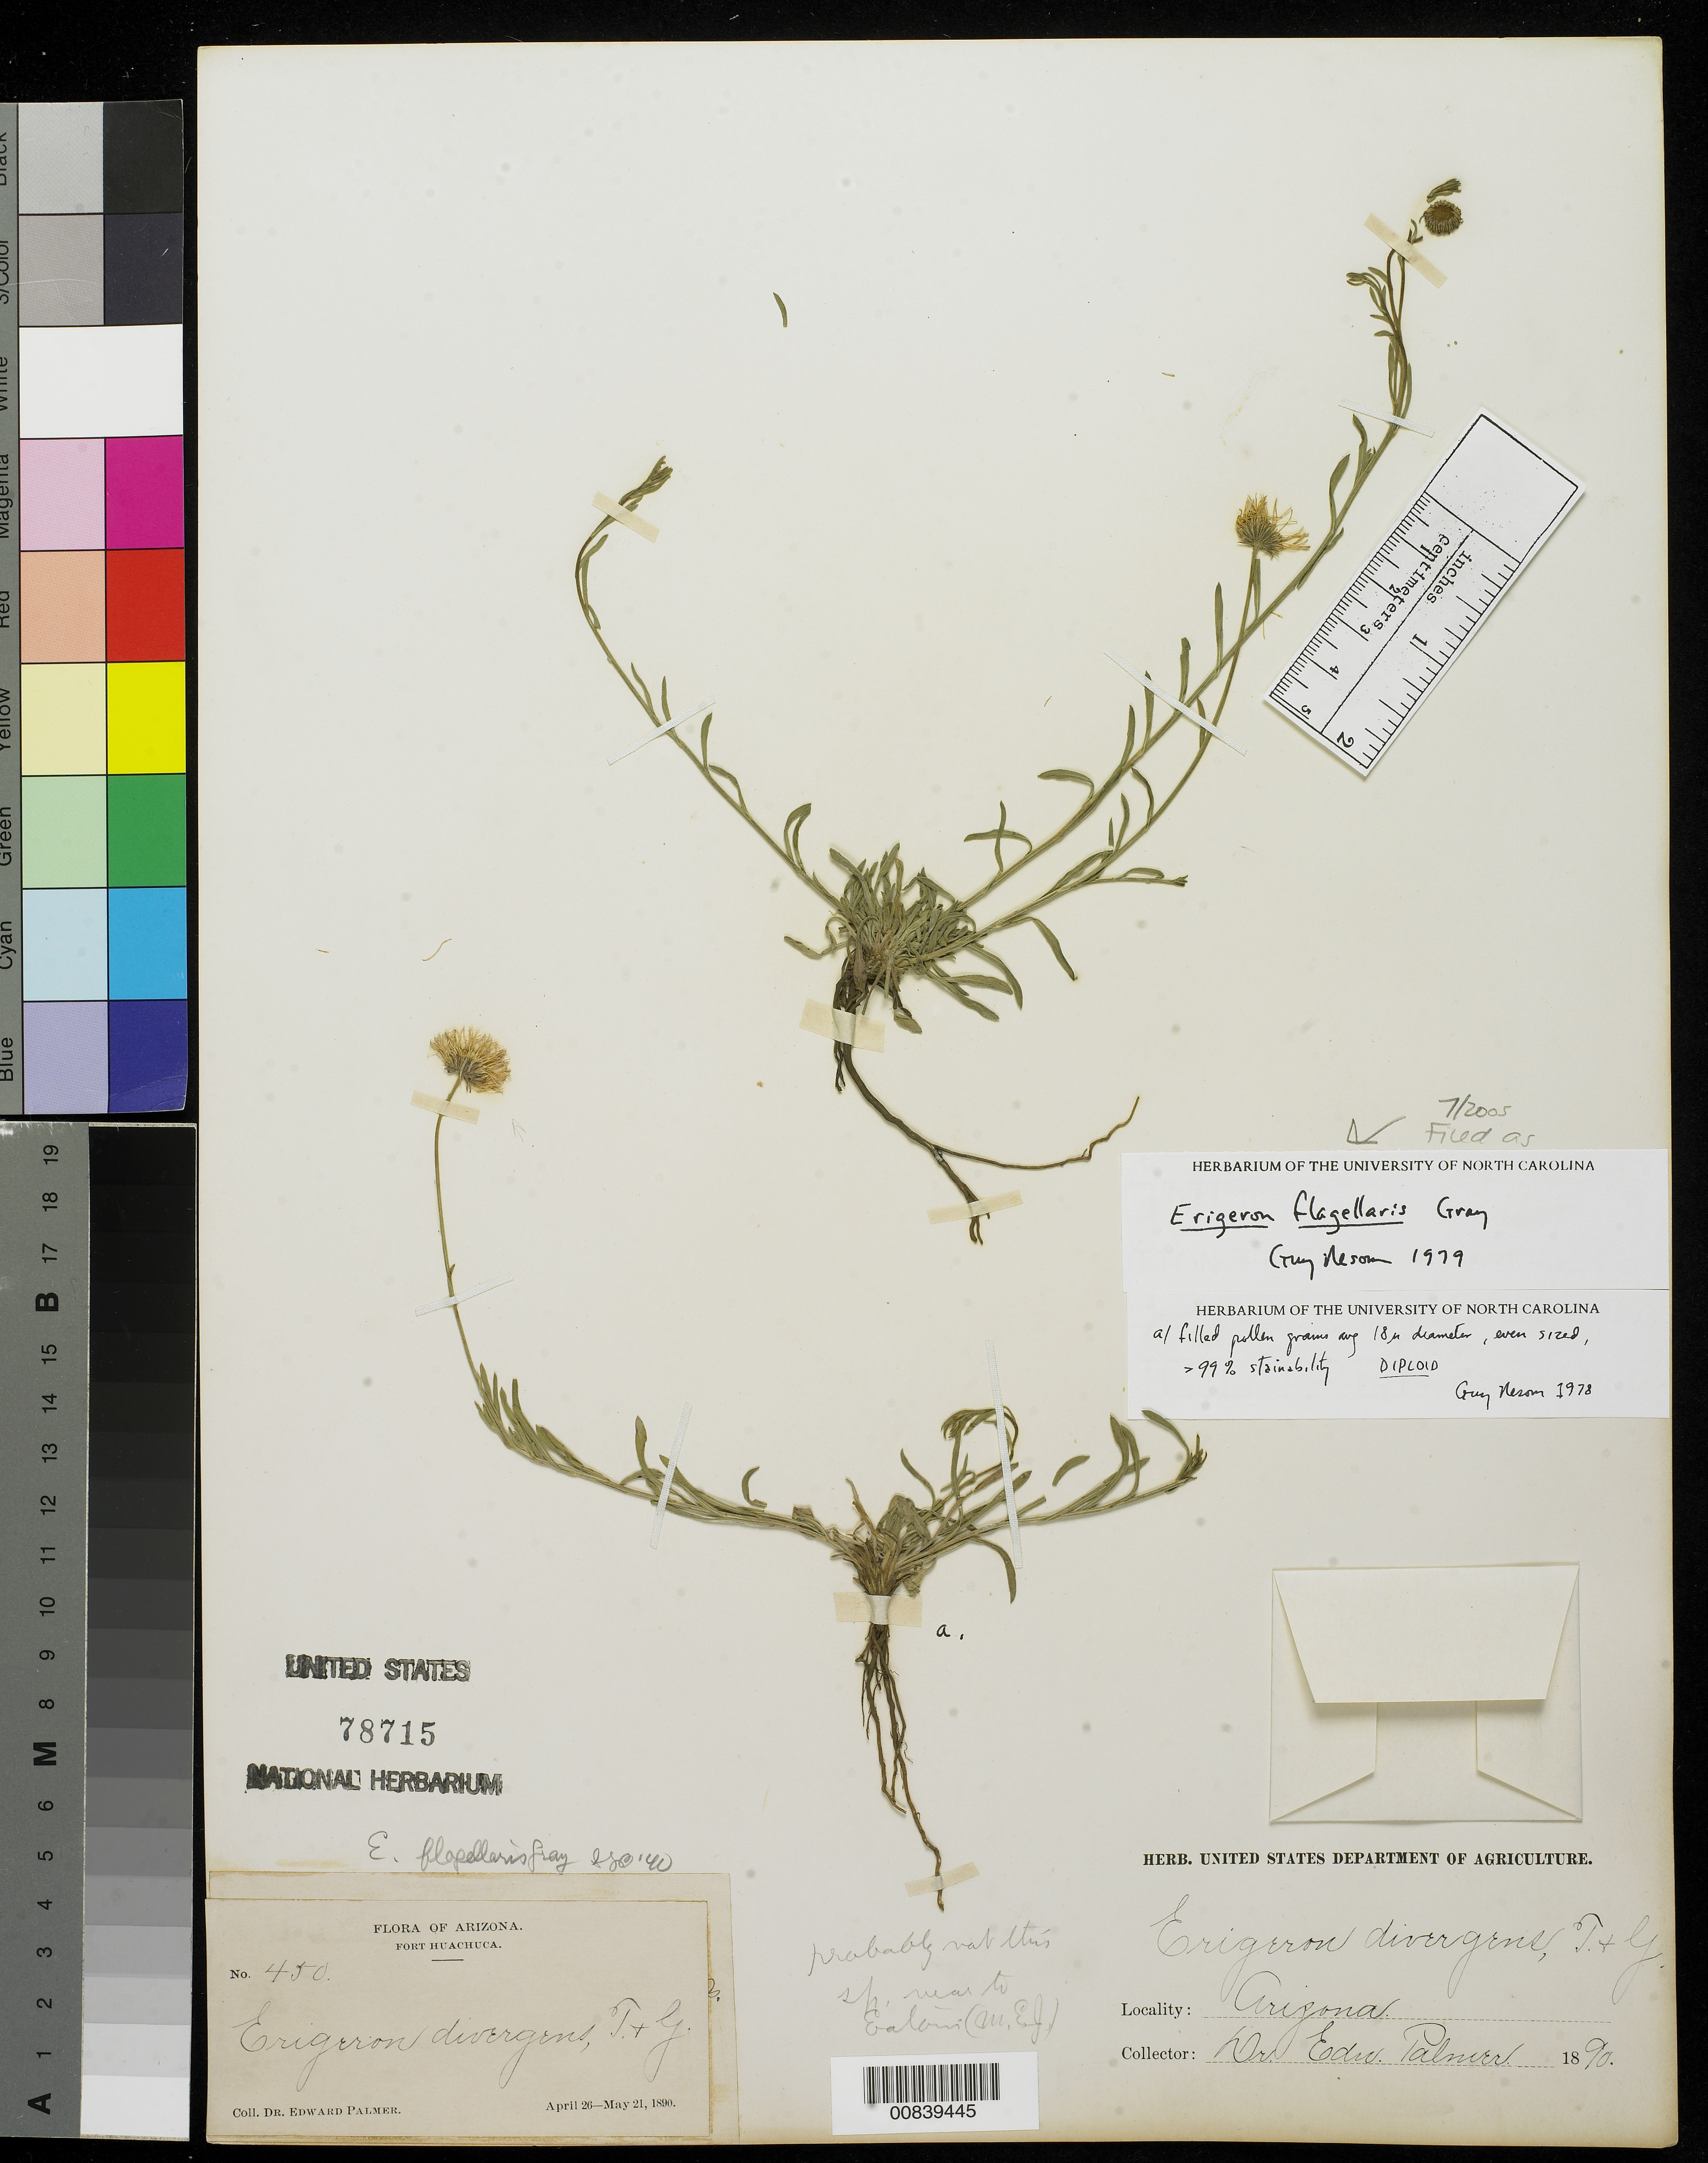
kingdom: Plantae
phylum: Tracheophyta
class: Magnoliopsida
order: Asterales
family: Asteraceae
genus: Erigeron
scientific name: Erigeron flagellaris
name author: A. Gray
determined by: Nesom, Guy L.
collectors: E. Palmer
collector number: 450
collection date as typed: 26 Apr 1890 to 21 May 1890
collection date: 1890-04-26/1890-05-21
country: United States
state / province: Arizona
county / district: Cochise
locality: Fort Huachuca.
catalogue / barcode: US 78715